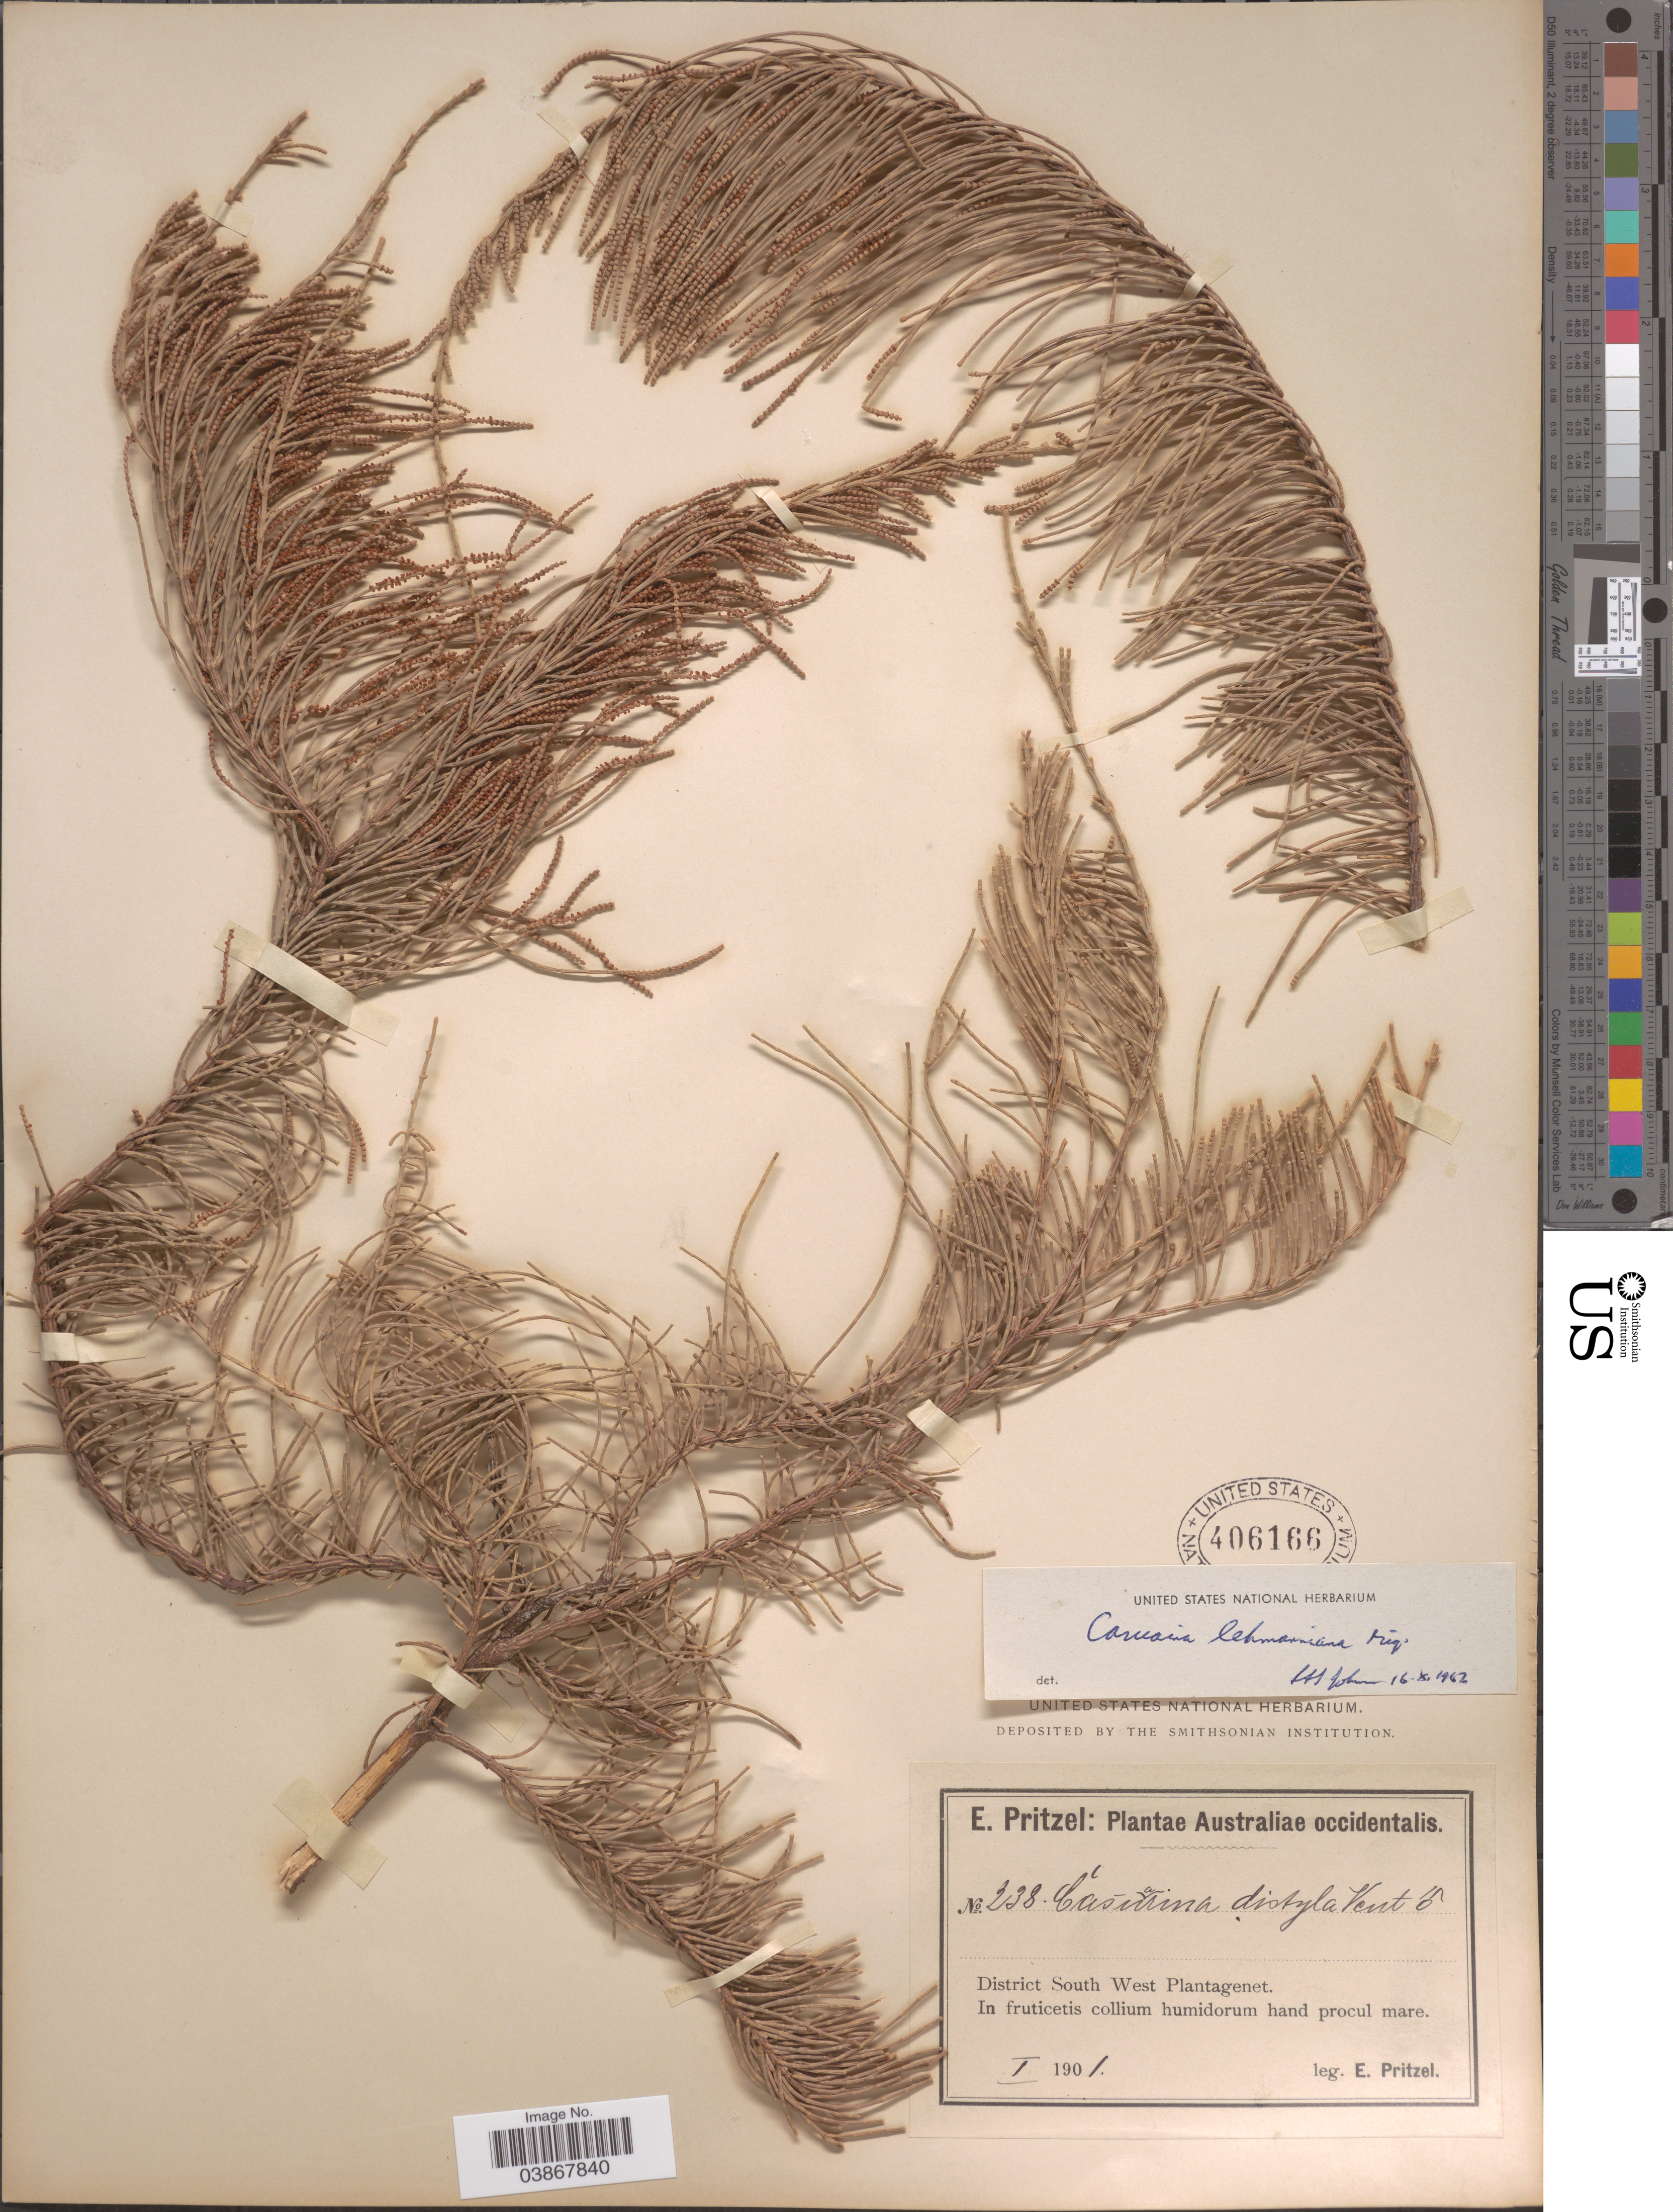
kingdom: Plantae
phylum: Tracheophyta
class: Magnoliopsida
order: Fagales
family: Casuarinaceae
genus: Casuarina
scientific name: Casuarina lehmanniana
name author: Miq.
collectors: E. G. Pritzel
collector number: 238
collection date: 1901-01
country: Australia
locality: Australiae occidentalis. District South West Plantagenet.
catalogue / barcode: US 406166